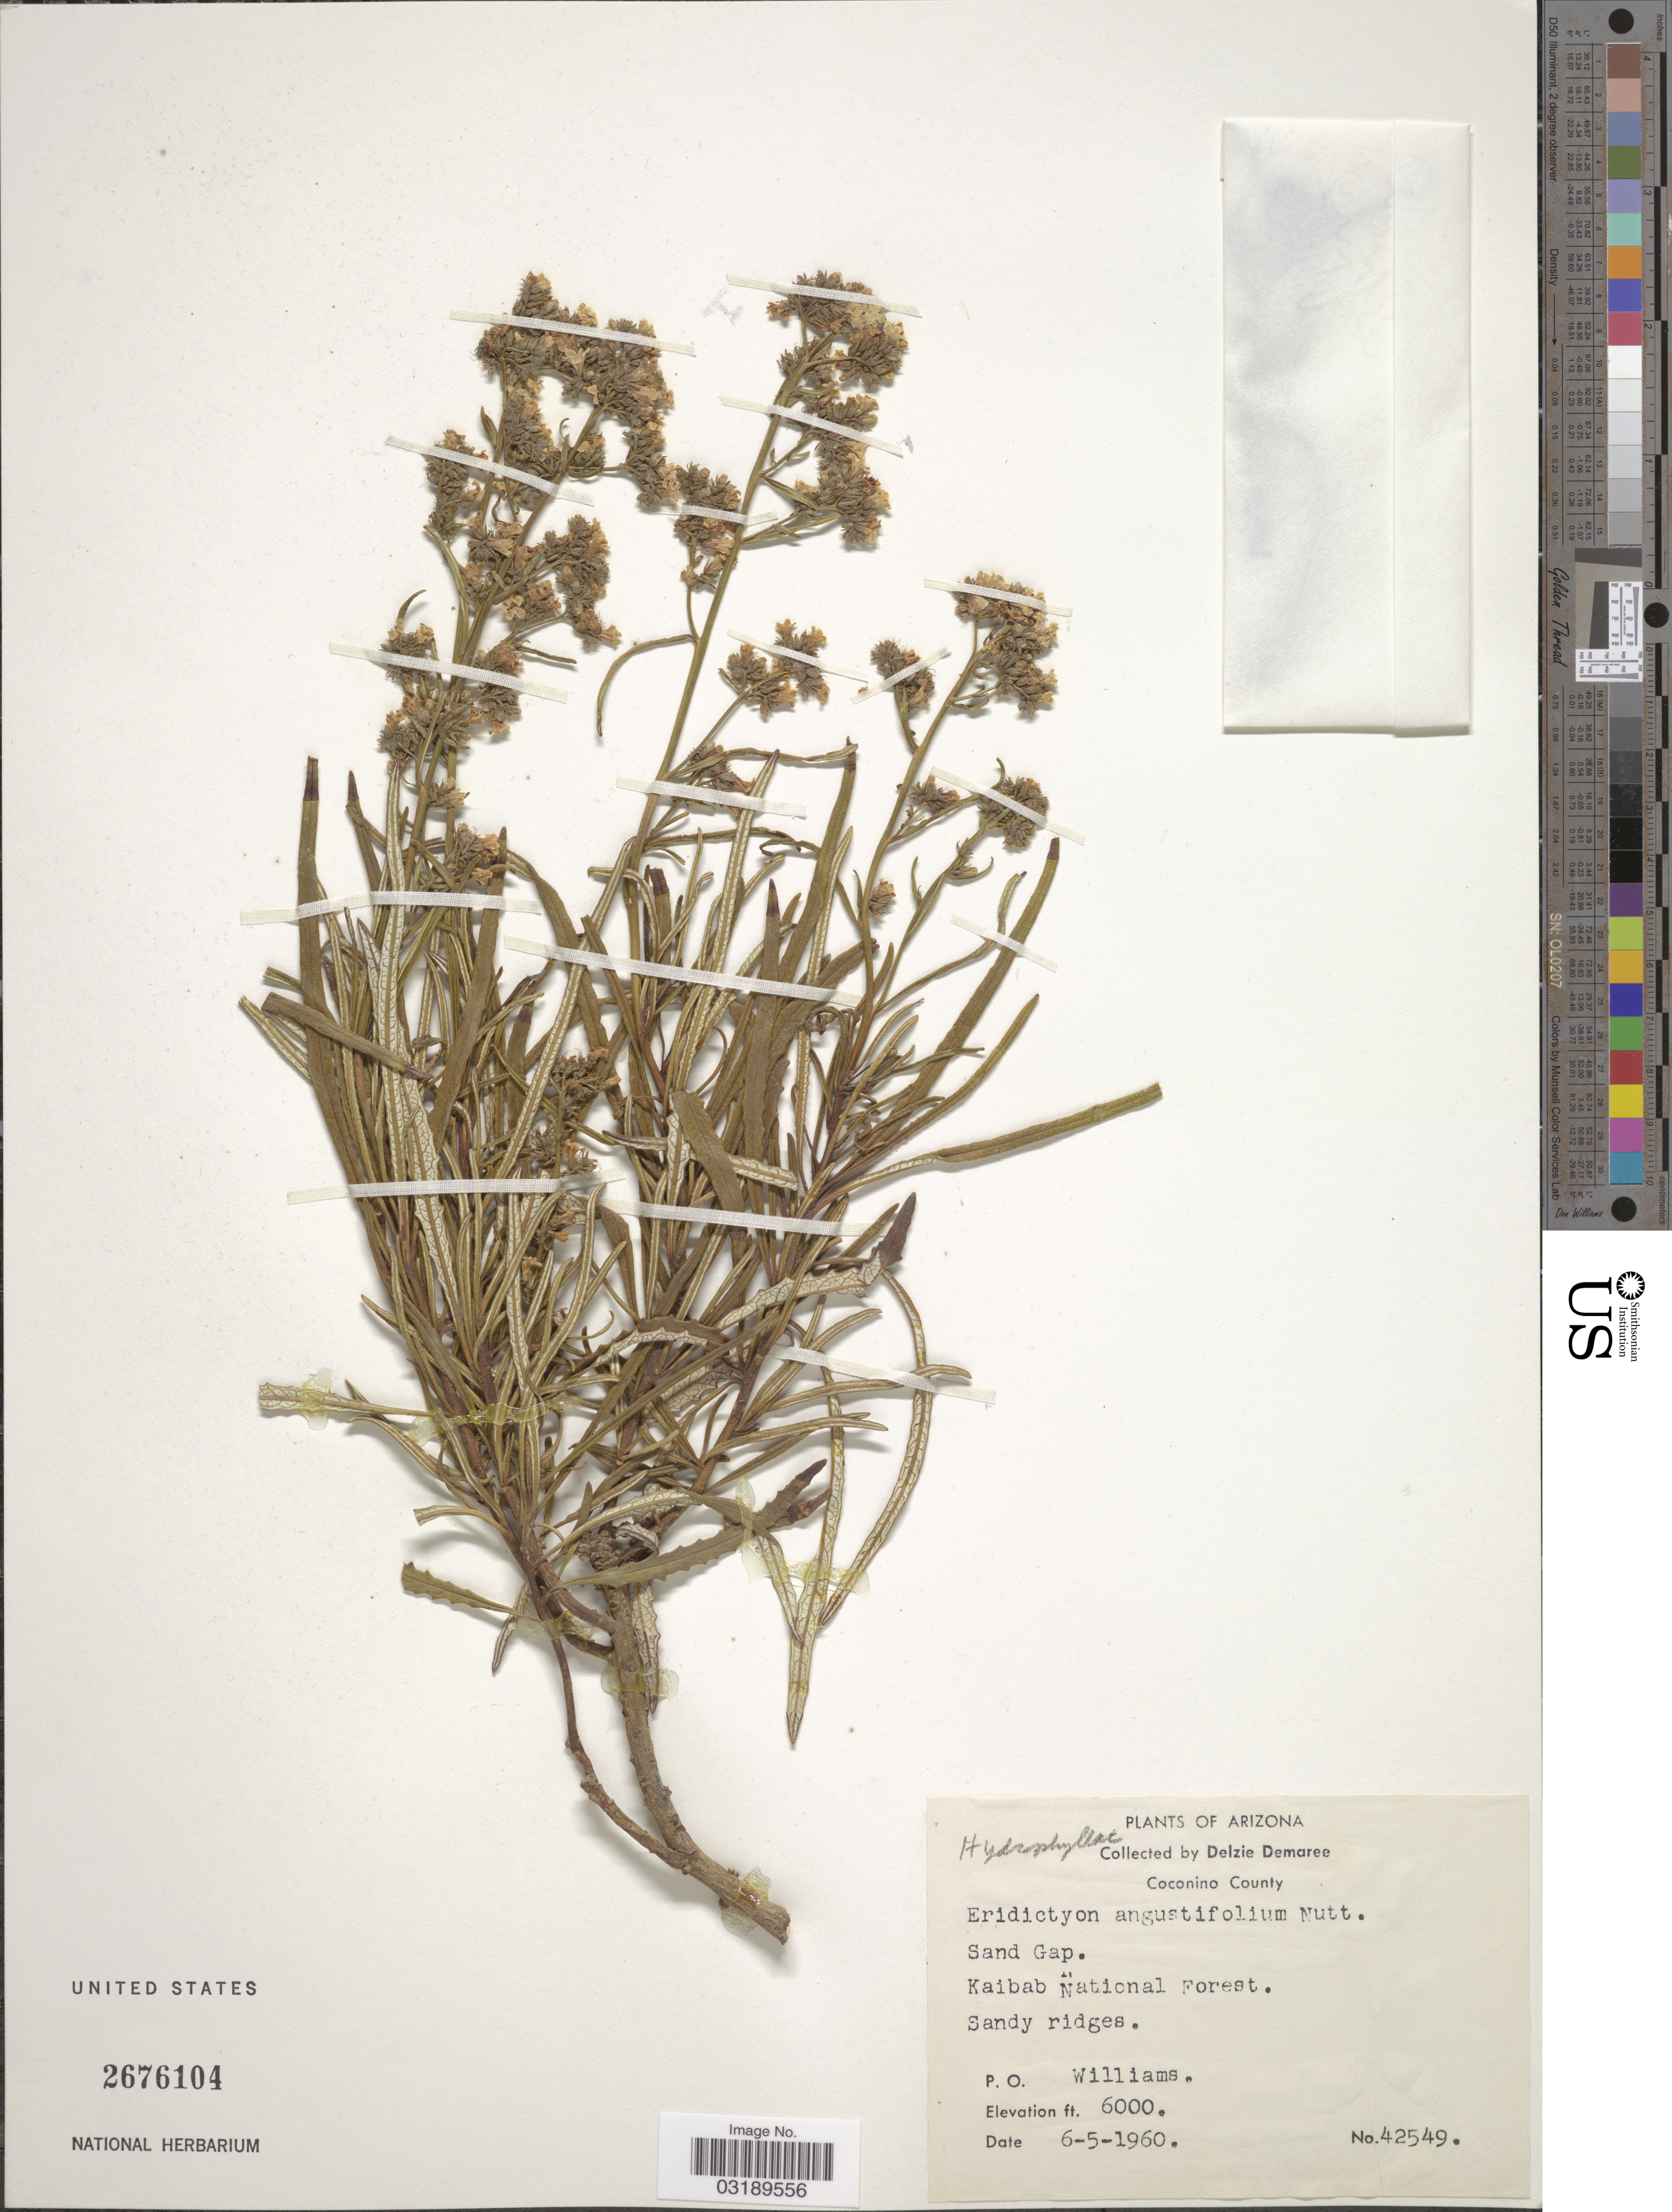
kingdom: Plantae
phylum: Tracheophyta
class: Magnoliopsida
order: Boraginales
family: Namaceae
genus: Eriodictyon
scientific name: Eriodictyon angustifolium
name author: Nutt.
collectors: D. Demaree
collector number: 42549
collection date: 1960-06-05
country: United States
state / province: Arizona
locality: Coconino County. Sand Gap. Kaibab National Forest. P. O. Williams.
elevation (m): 1829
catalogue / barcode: US 2676104